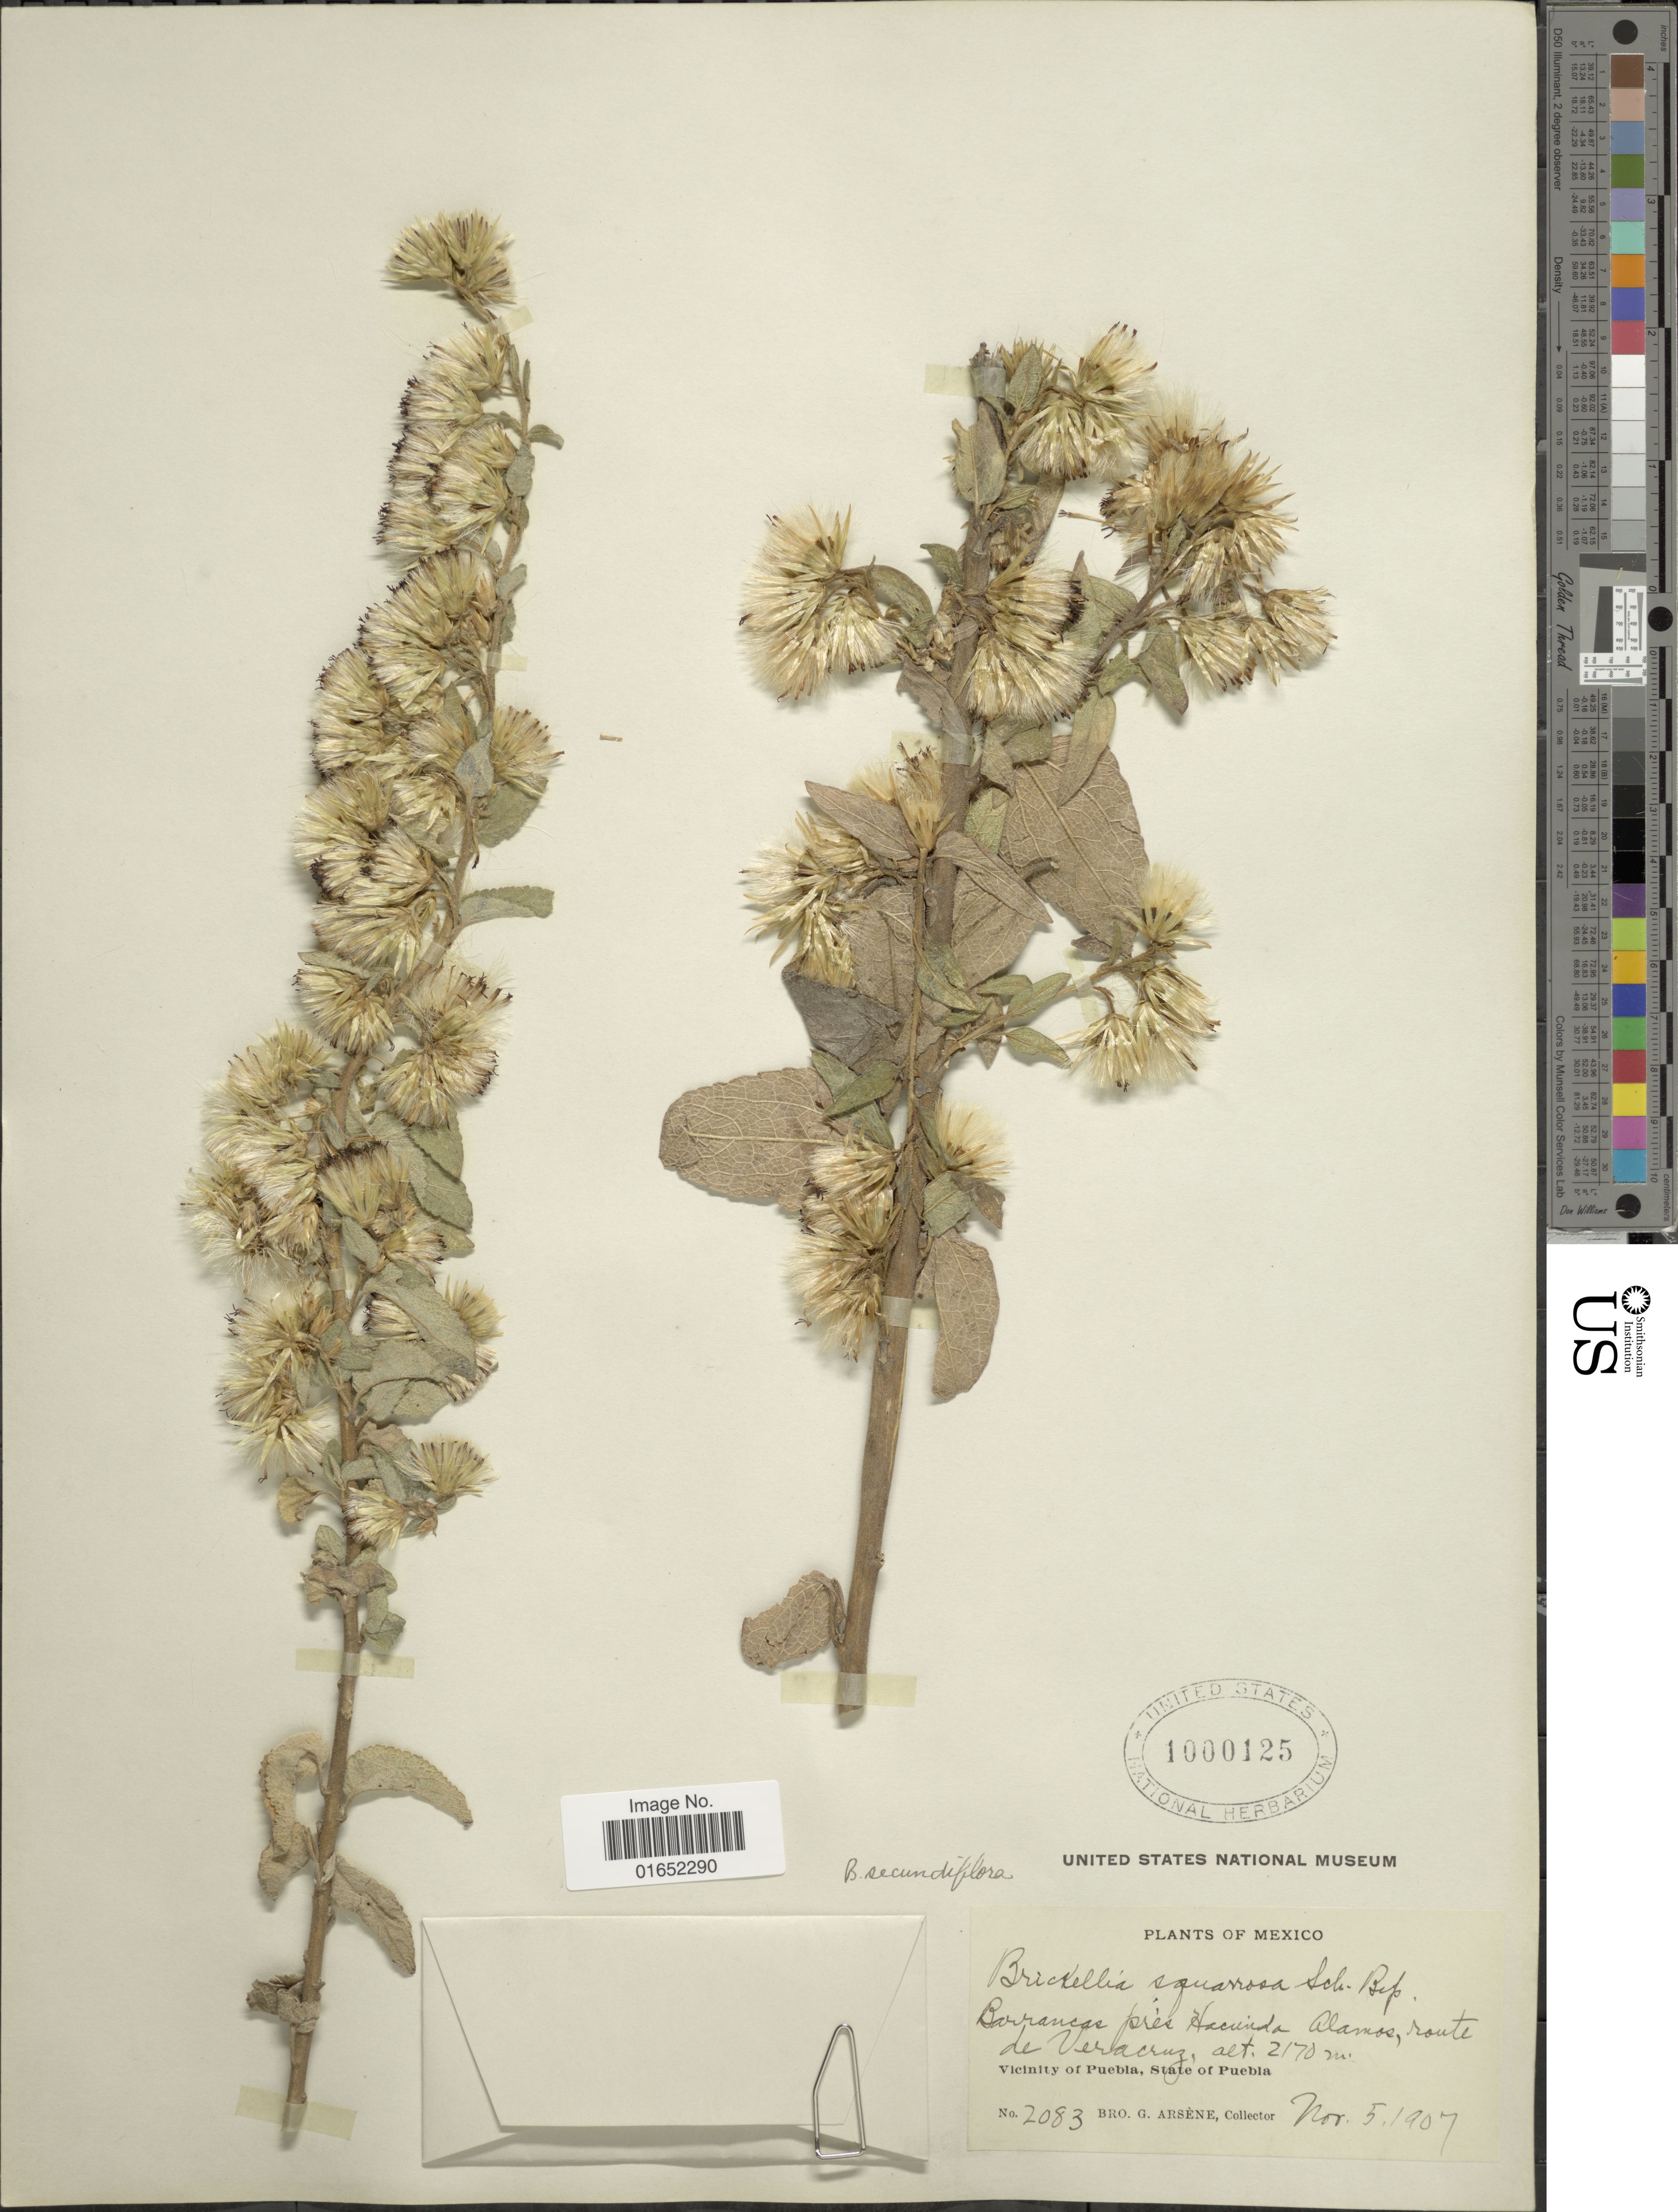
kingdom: Plantae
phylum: Tracheophyta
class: Magnoliopsida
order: Asterales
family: Asteraceae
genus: Brickellia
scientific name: Brickellia secundiflora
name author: (Lag.) A. Gray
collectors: Bro. G. Arsène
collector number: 2083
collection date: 1907-11-05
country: Mexico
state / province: Puebla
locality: Barrancas près Hacienda Alamos, route de Veracruz, Vicinity of Puebla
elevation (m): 2170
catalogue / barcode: US 1000125